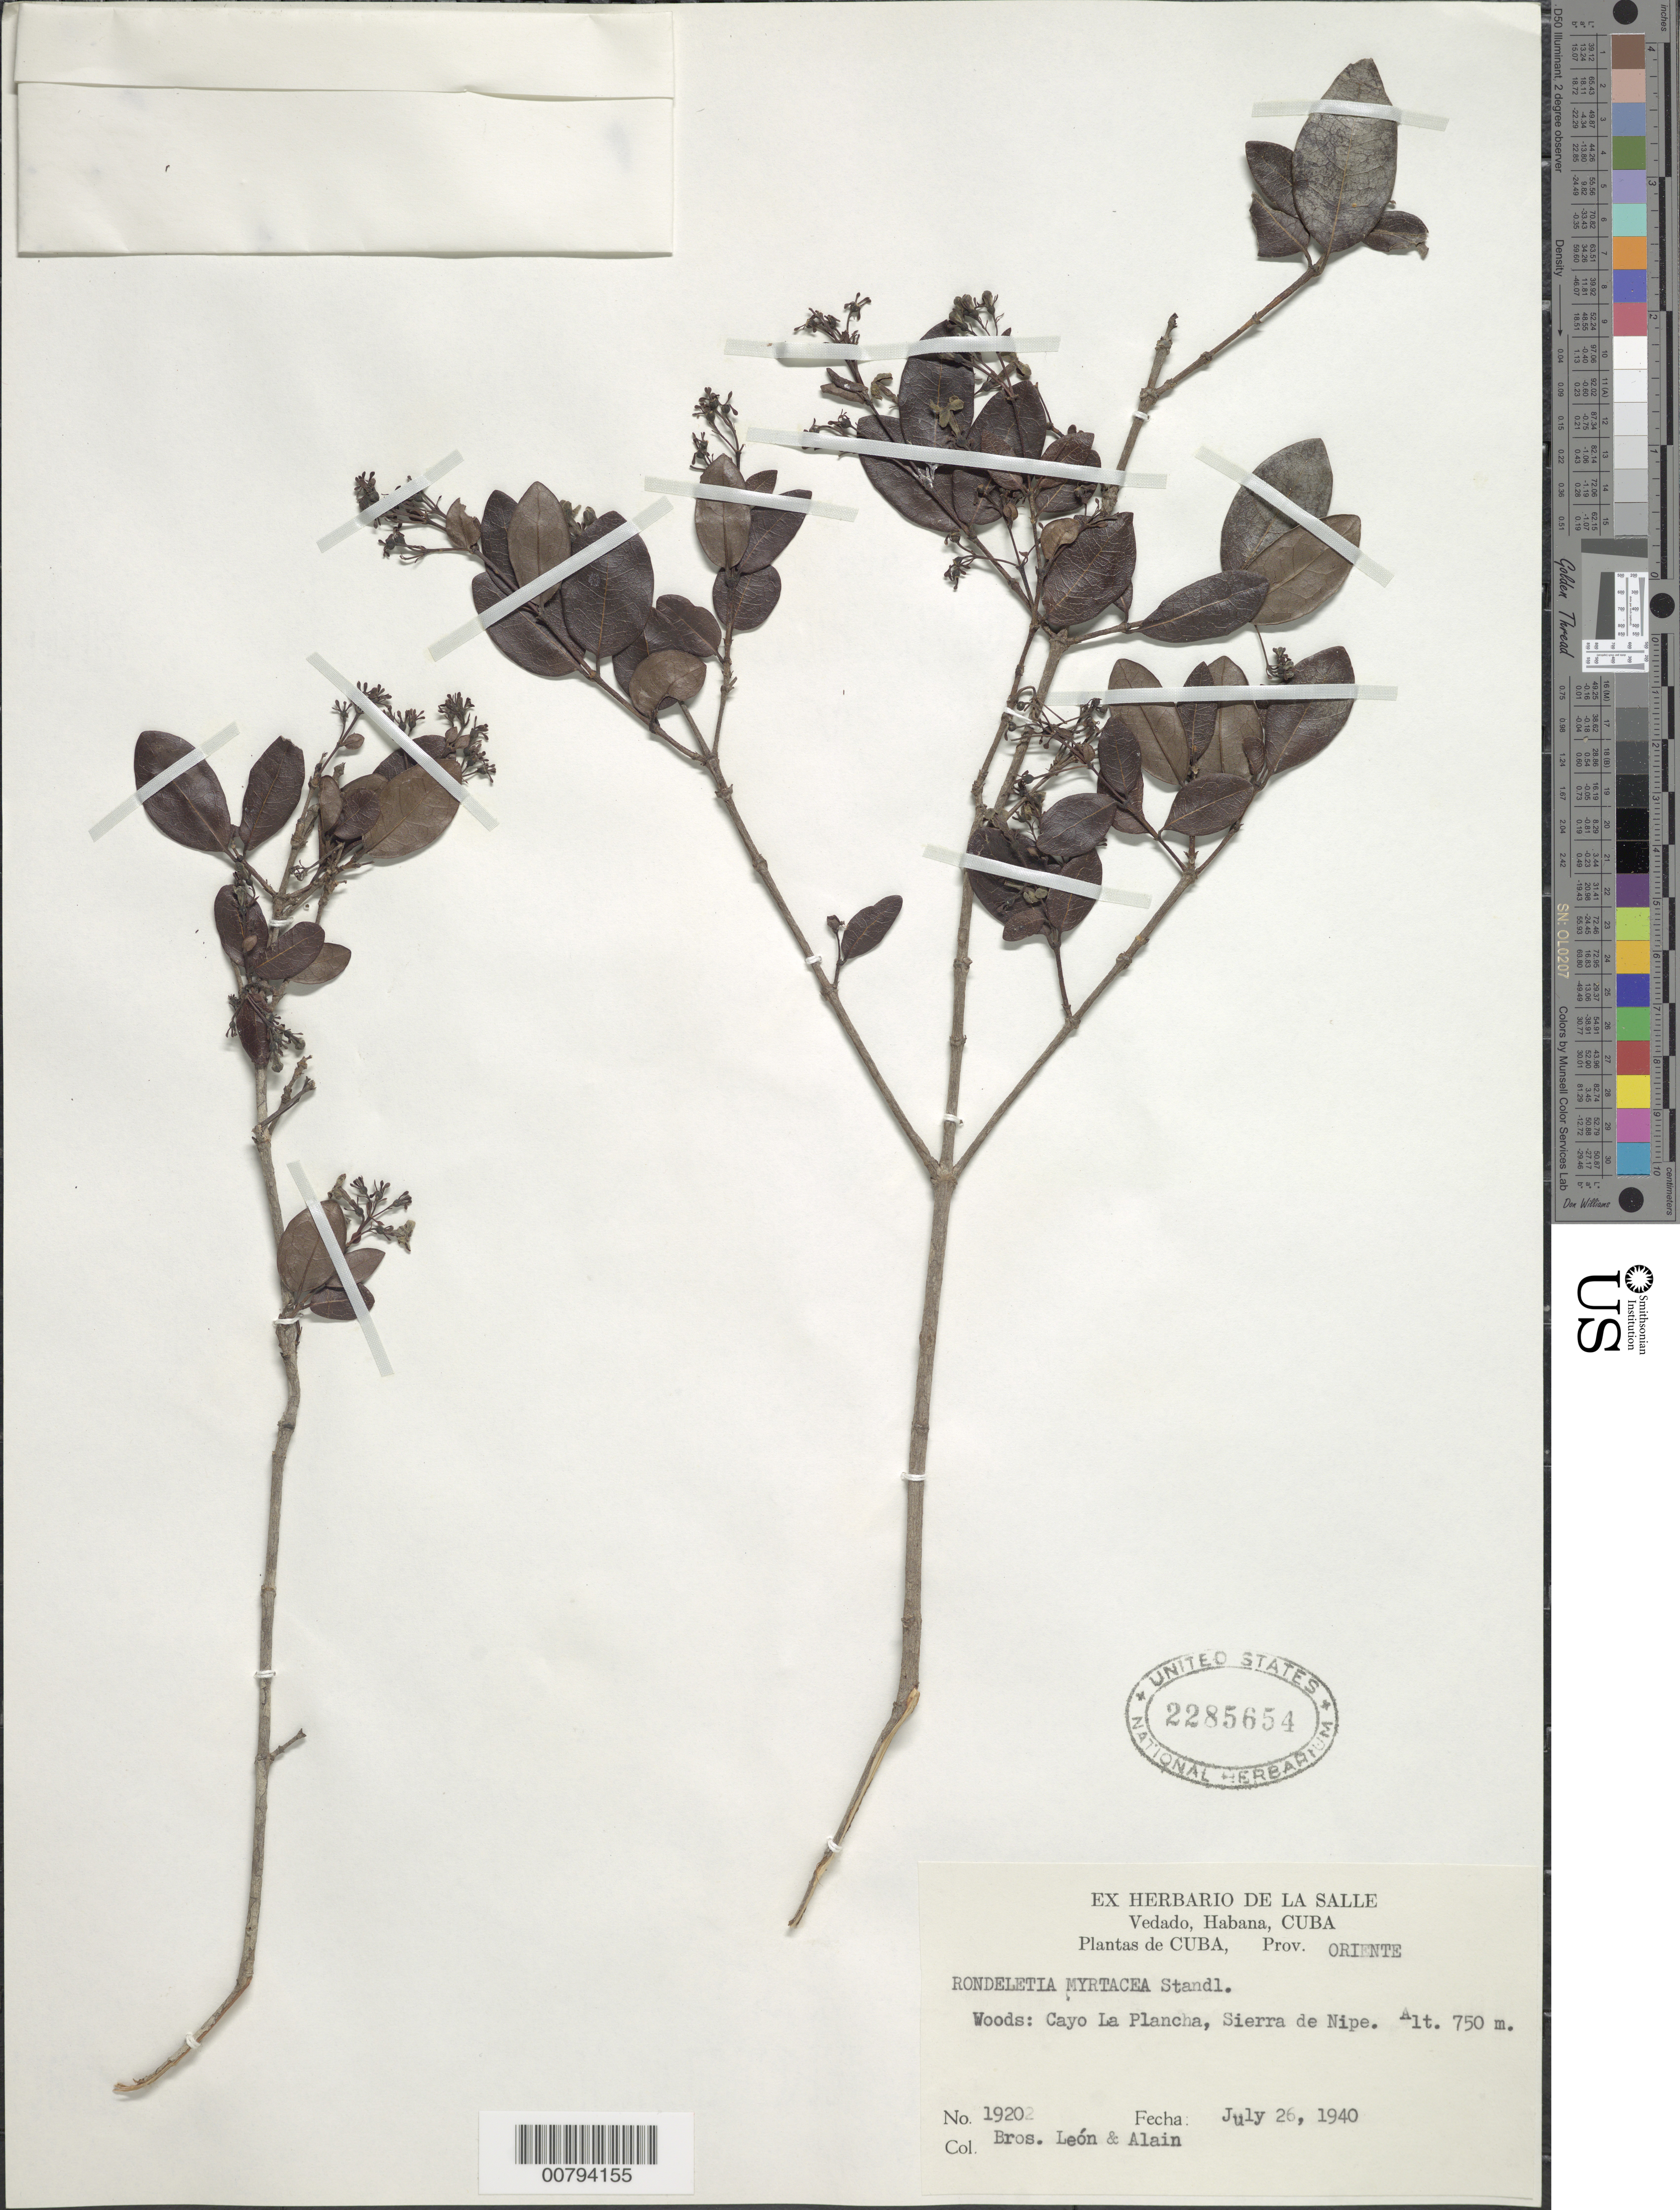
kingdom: Plantae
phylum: Tracheophyta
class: Magnoliopsida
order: Gentianales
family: Rubiaceae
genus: Rondeletia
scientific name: Rondeletia mytacea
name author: Standl.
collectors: Bro. León & A. H. Liogier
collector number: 19202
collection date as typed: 26 Jul 1940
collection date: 1940-07-26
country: Cuba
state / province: Oriente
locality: Cayo La Plancha Sierra de Nipe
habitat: Woods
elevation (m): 750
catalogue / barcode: US 2285654